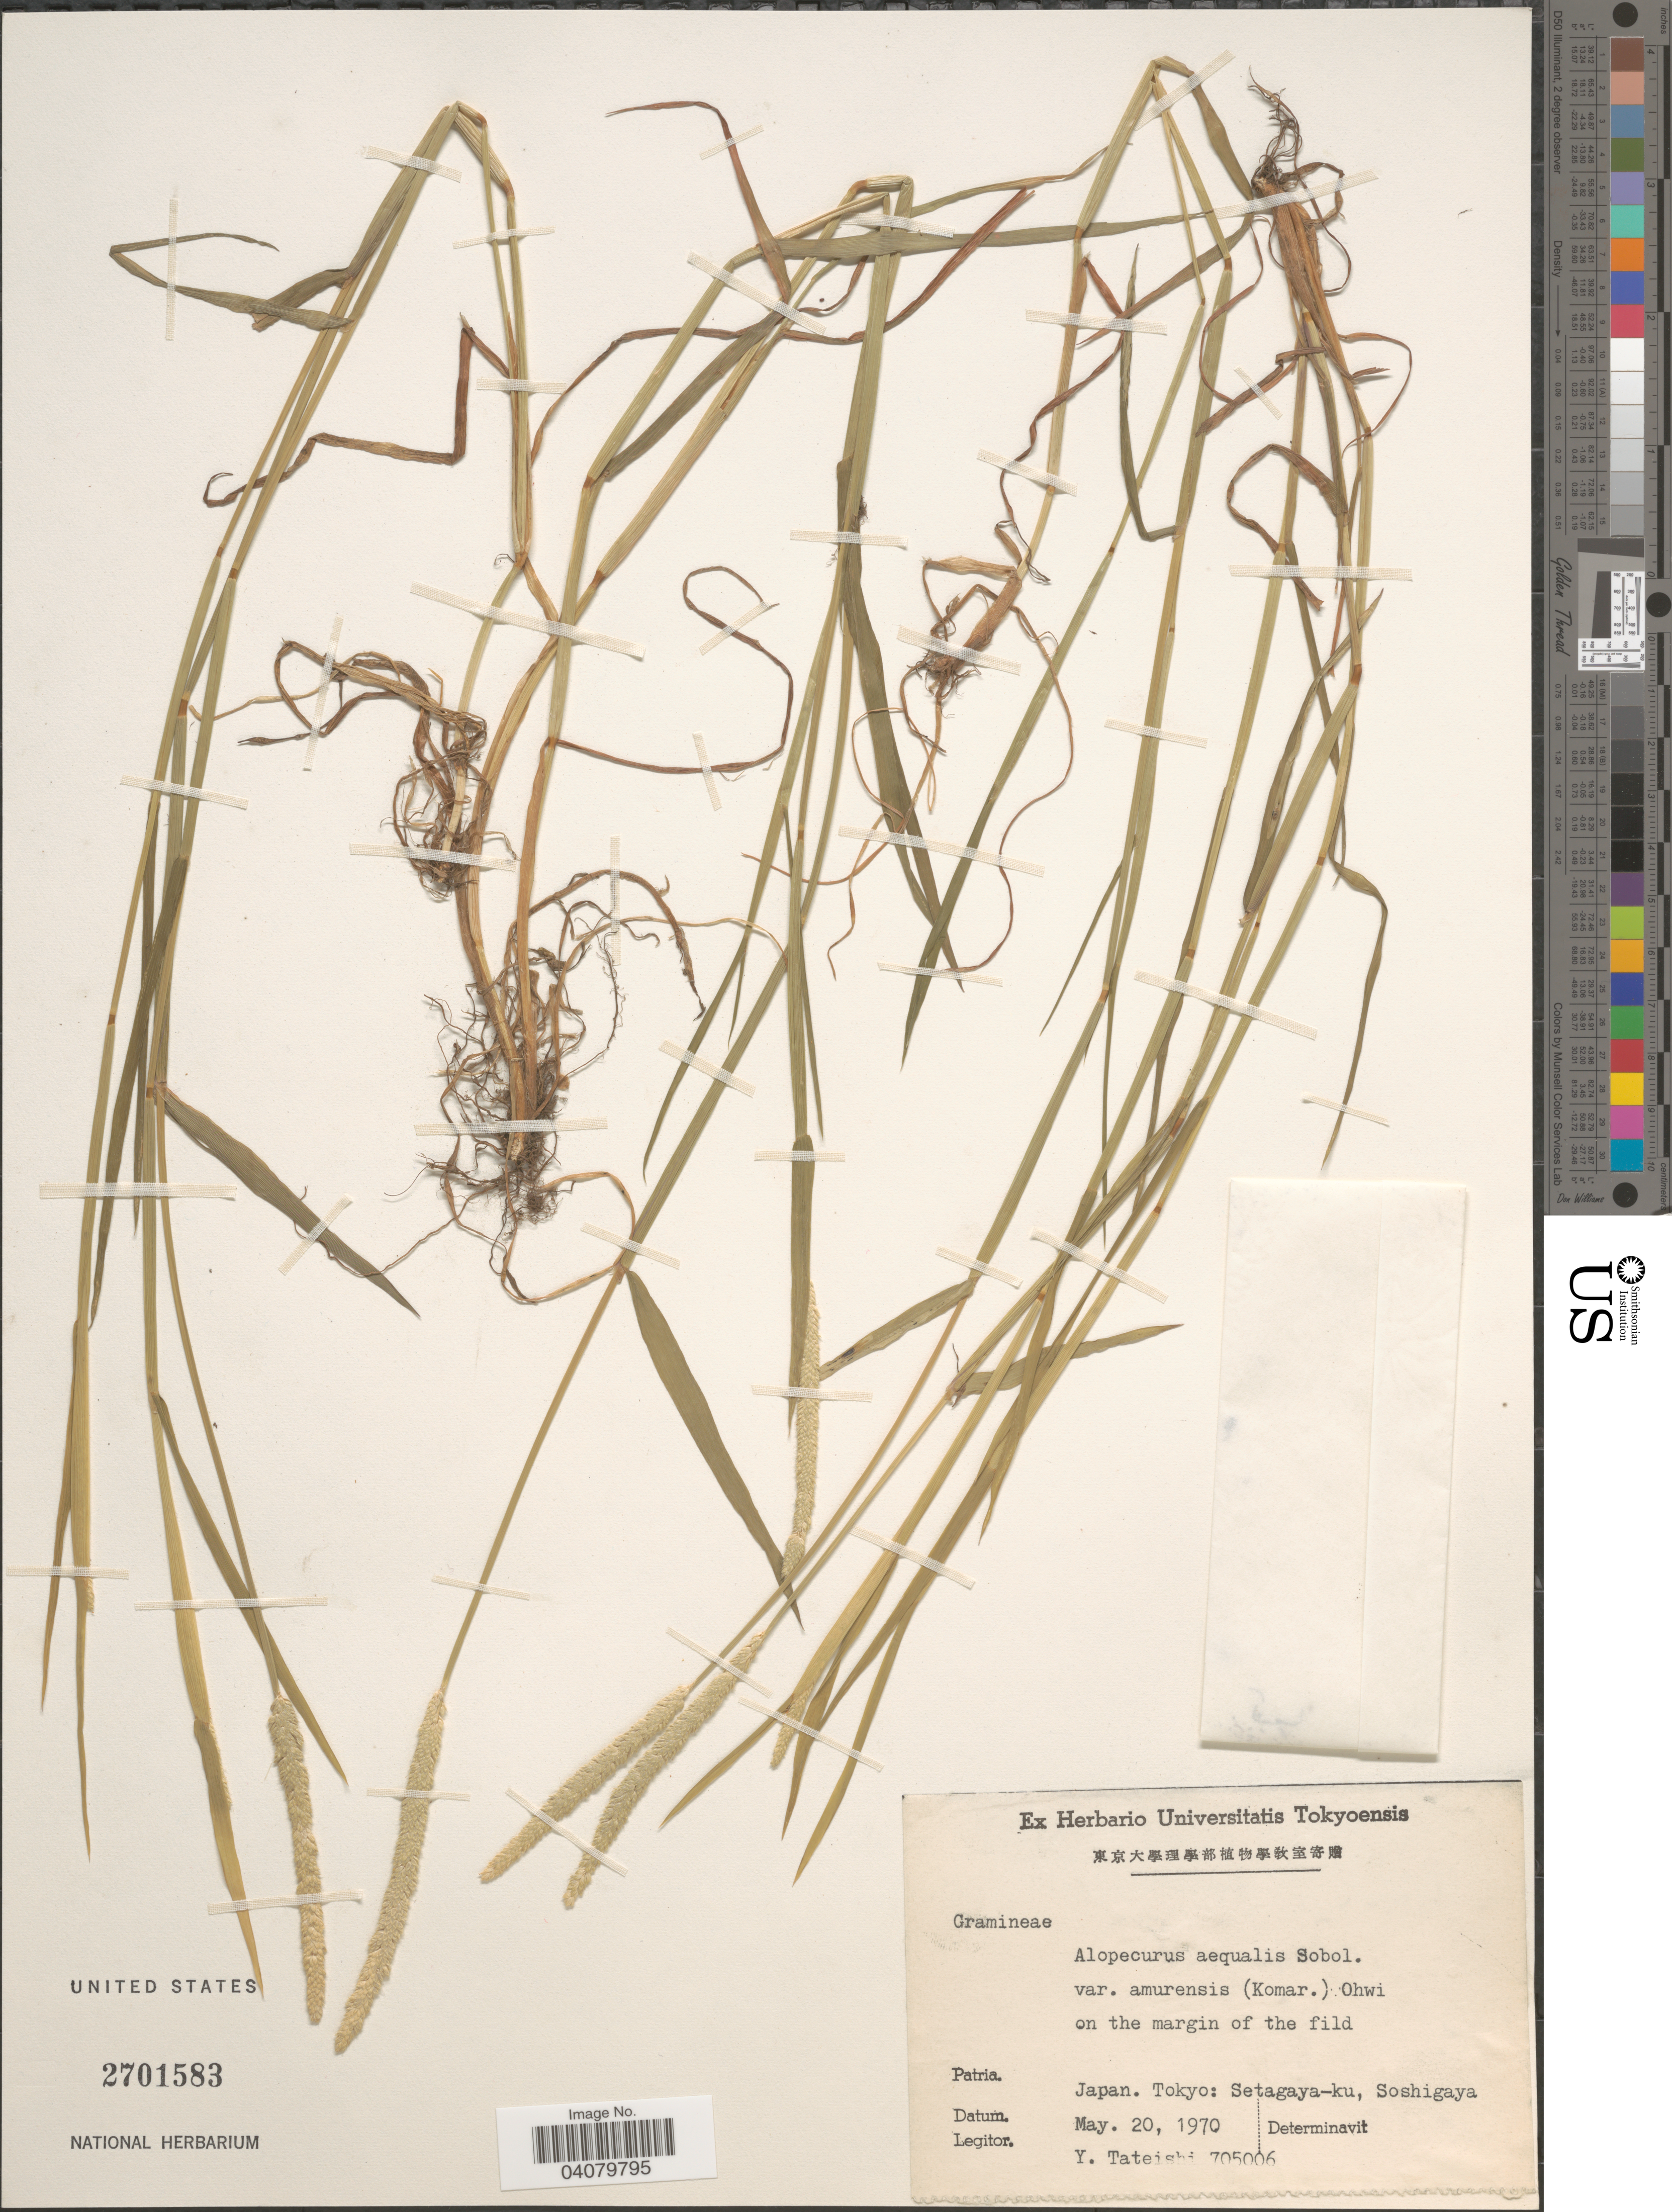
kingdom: Plantae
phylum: Tracheophyta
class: Liliopsida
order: Poales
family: Poaceae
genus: Alopecurus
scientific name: Alopecurus aequalis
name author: Sobol.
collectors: Y. Tateishi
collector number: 705006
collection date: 1970-05-20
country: Japan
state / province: Tokyo, Federal City of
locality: Tokyo: Setagaya-ku, Soshigaya.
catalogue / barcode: US 2701583